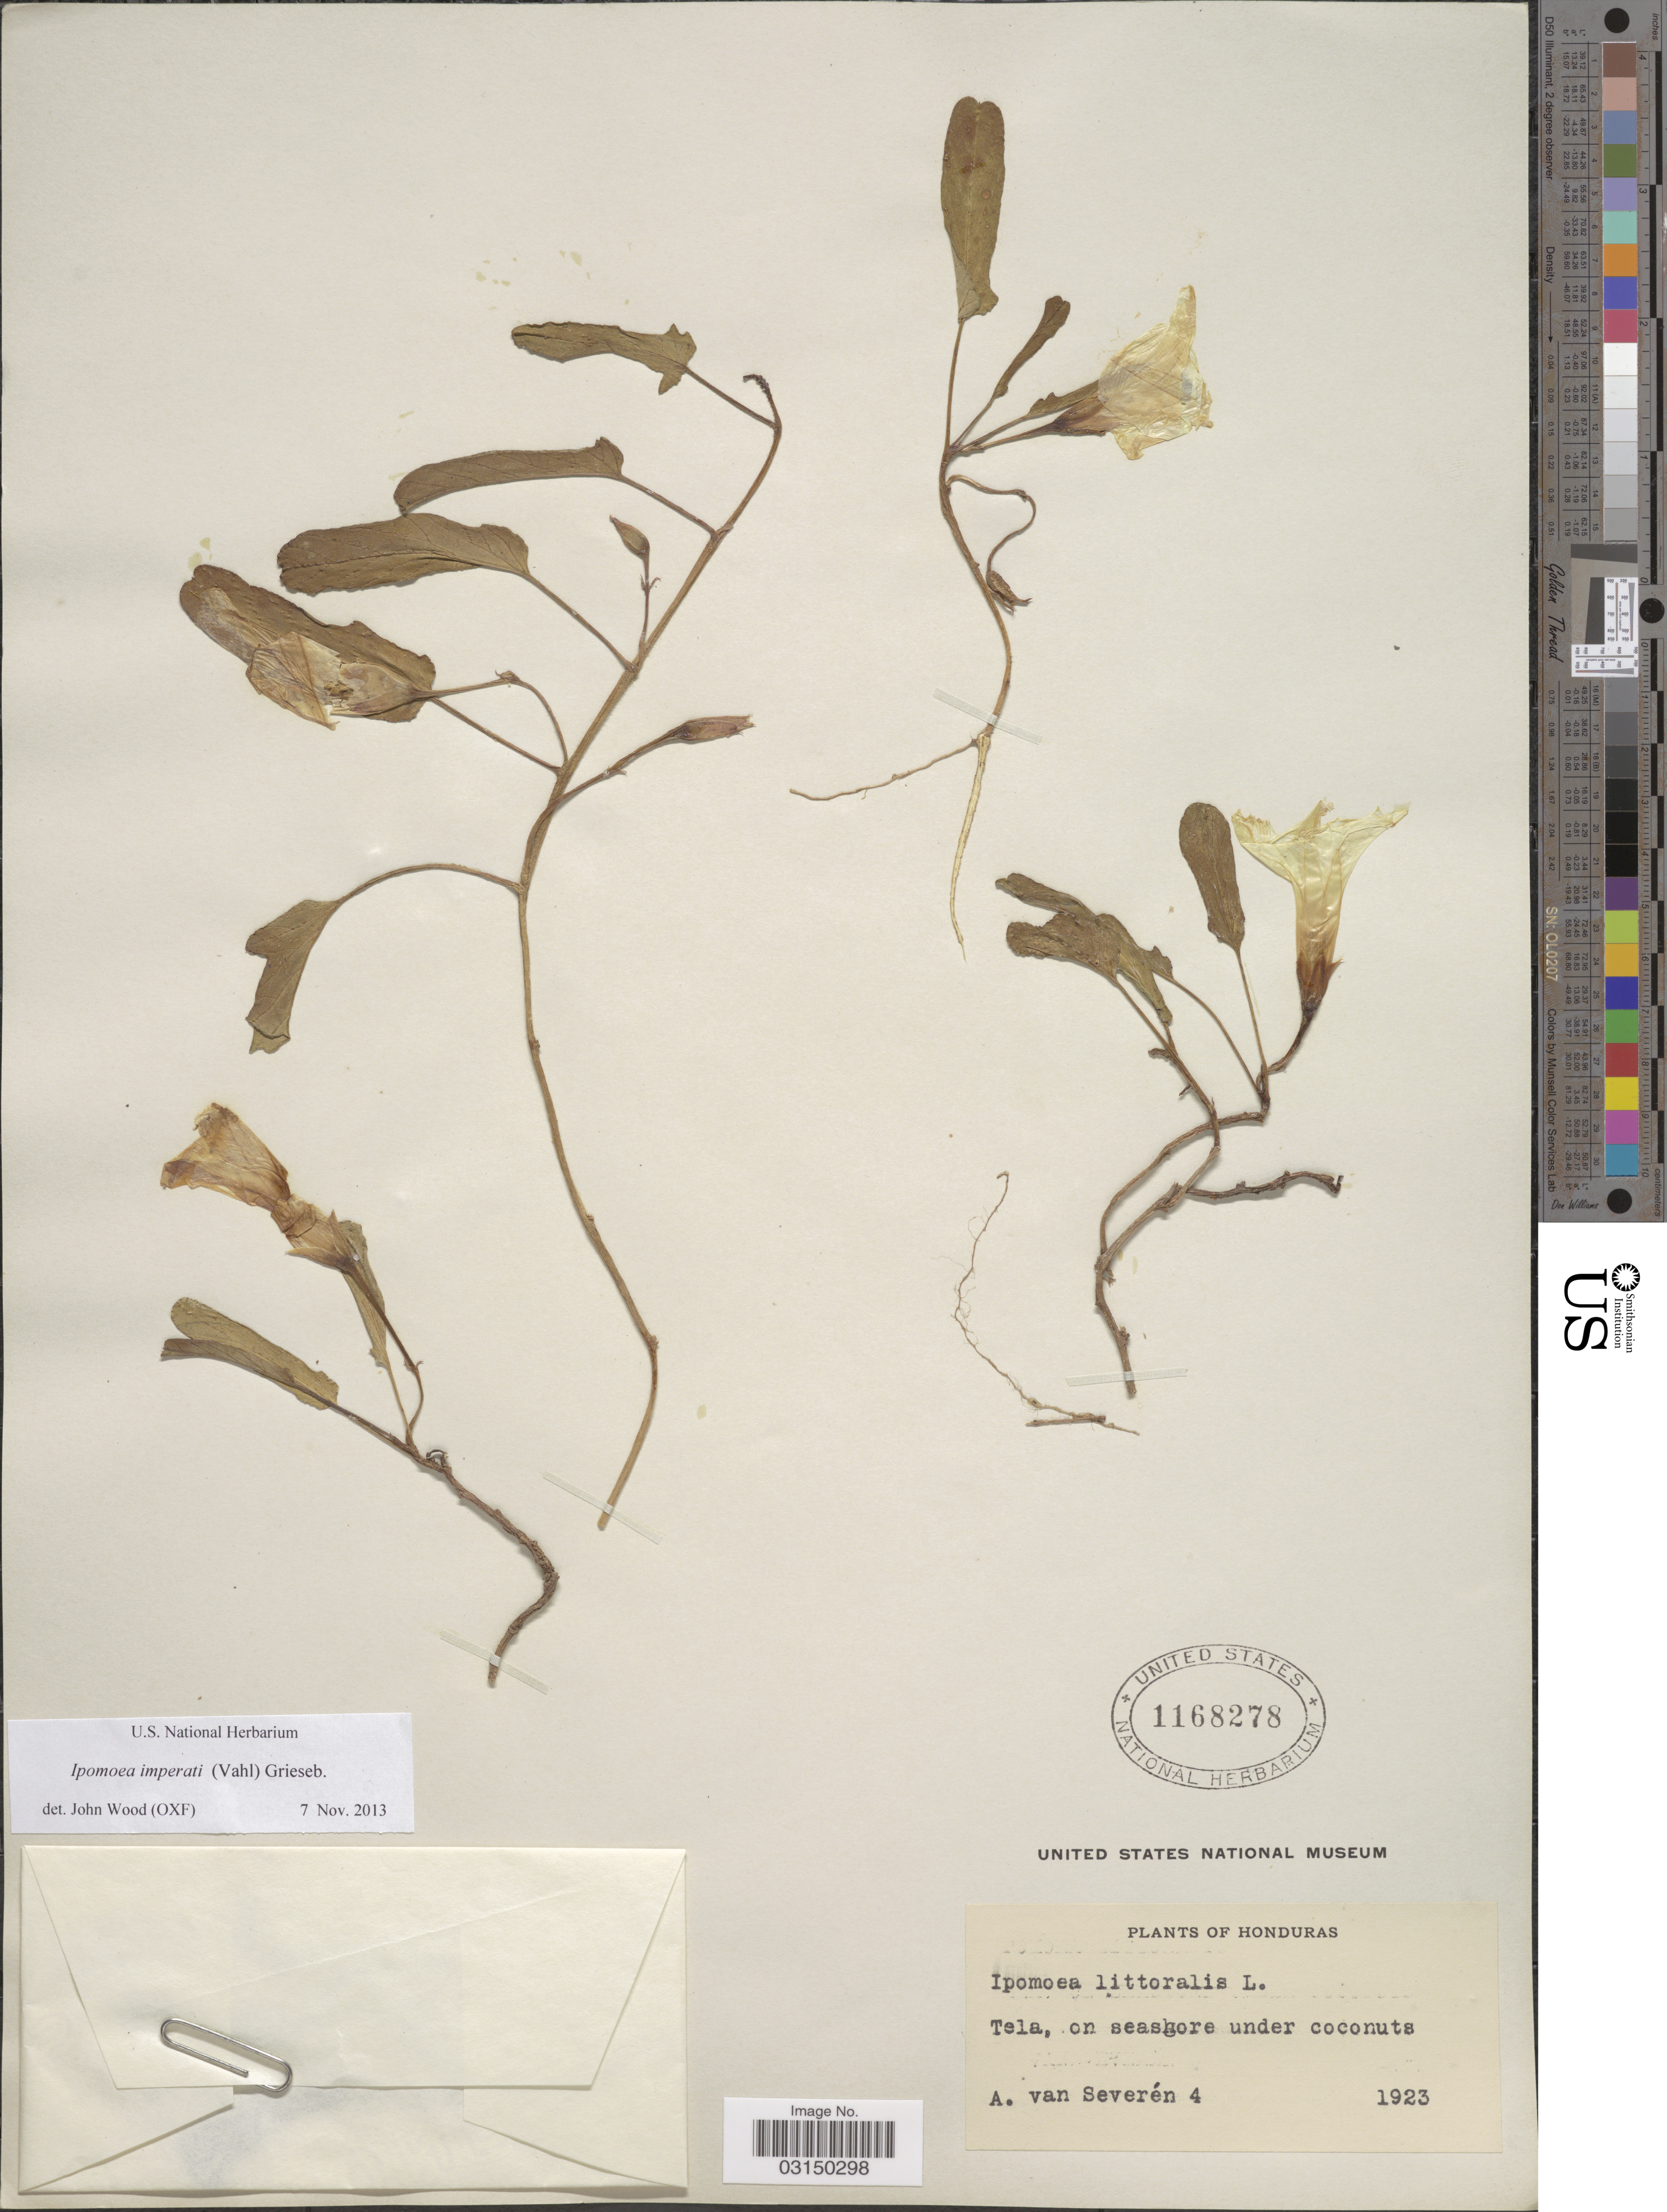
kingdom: Plantae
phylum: Tracheophyta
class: Magnoliopsida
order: Solanales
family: Convolvulaceae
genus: Ipomoea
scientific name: Ipomoea imperati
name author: (Vahl) Griseb.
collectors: A. Van Severen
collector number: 4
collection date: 1923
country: Honduras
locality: Tela.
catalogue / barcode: US 1168278